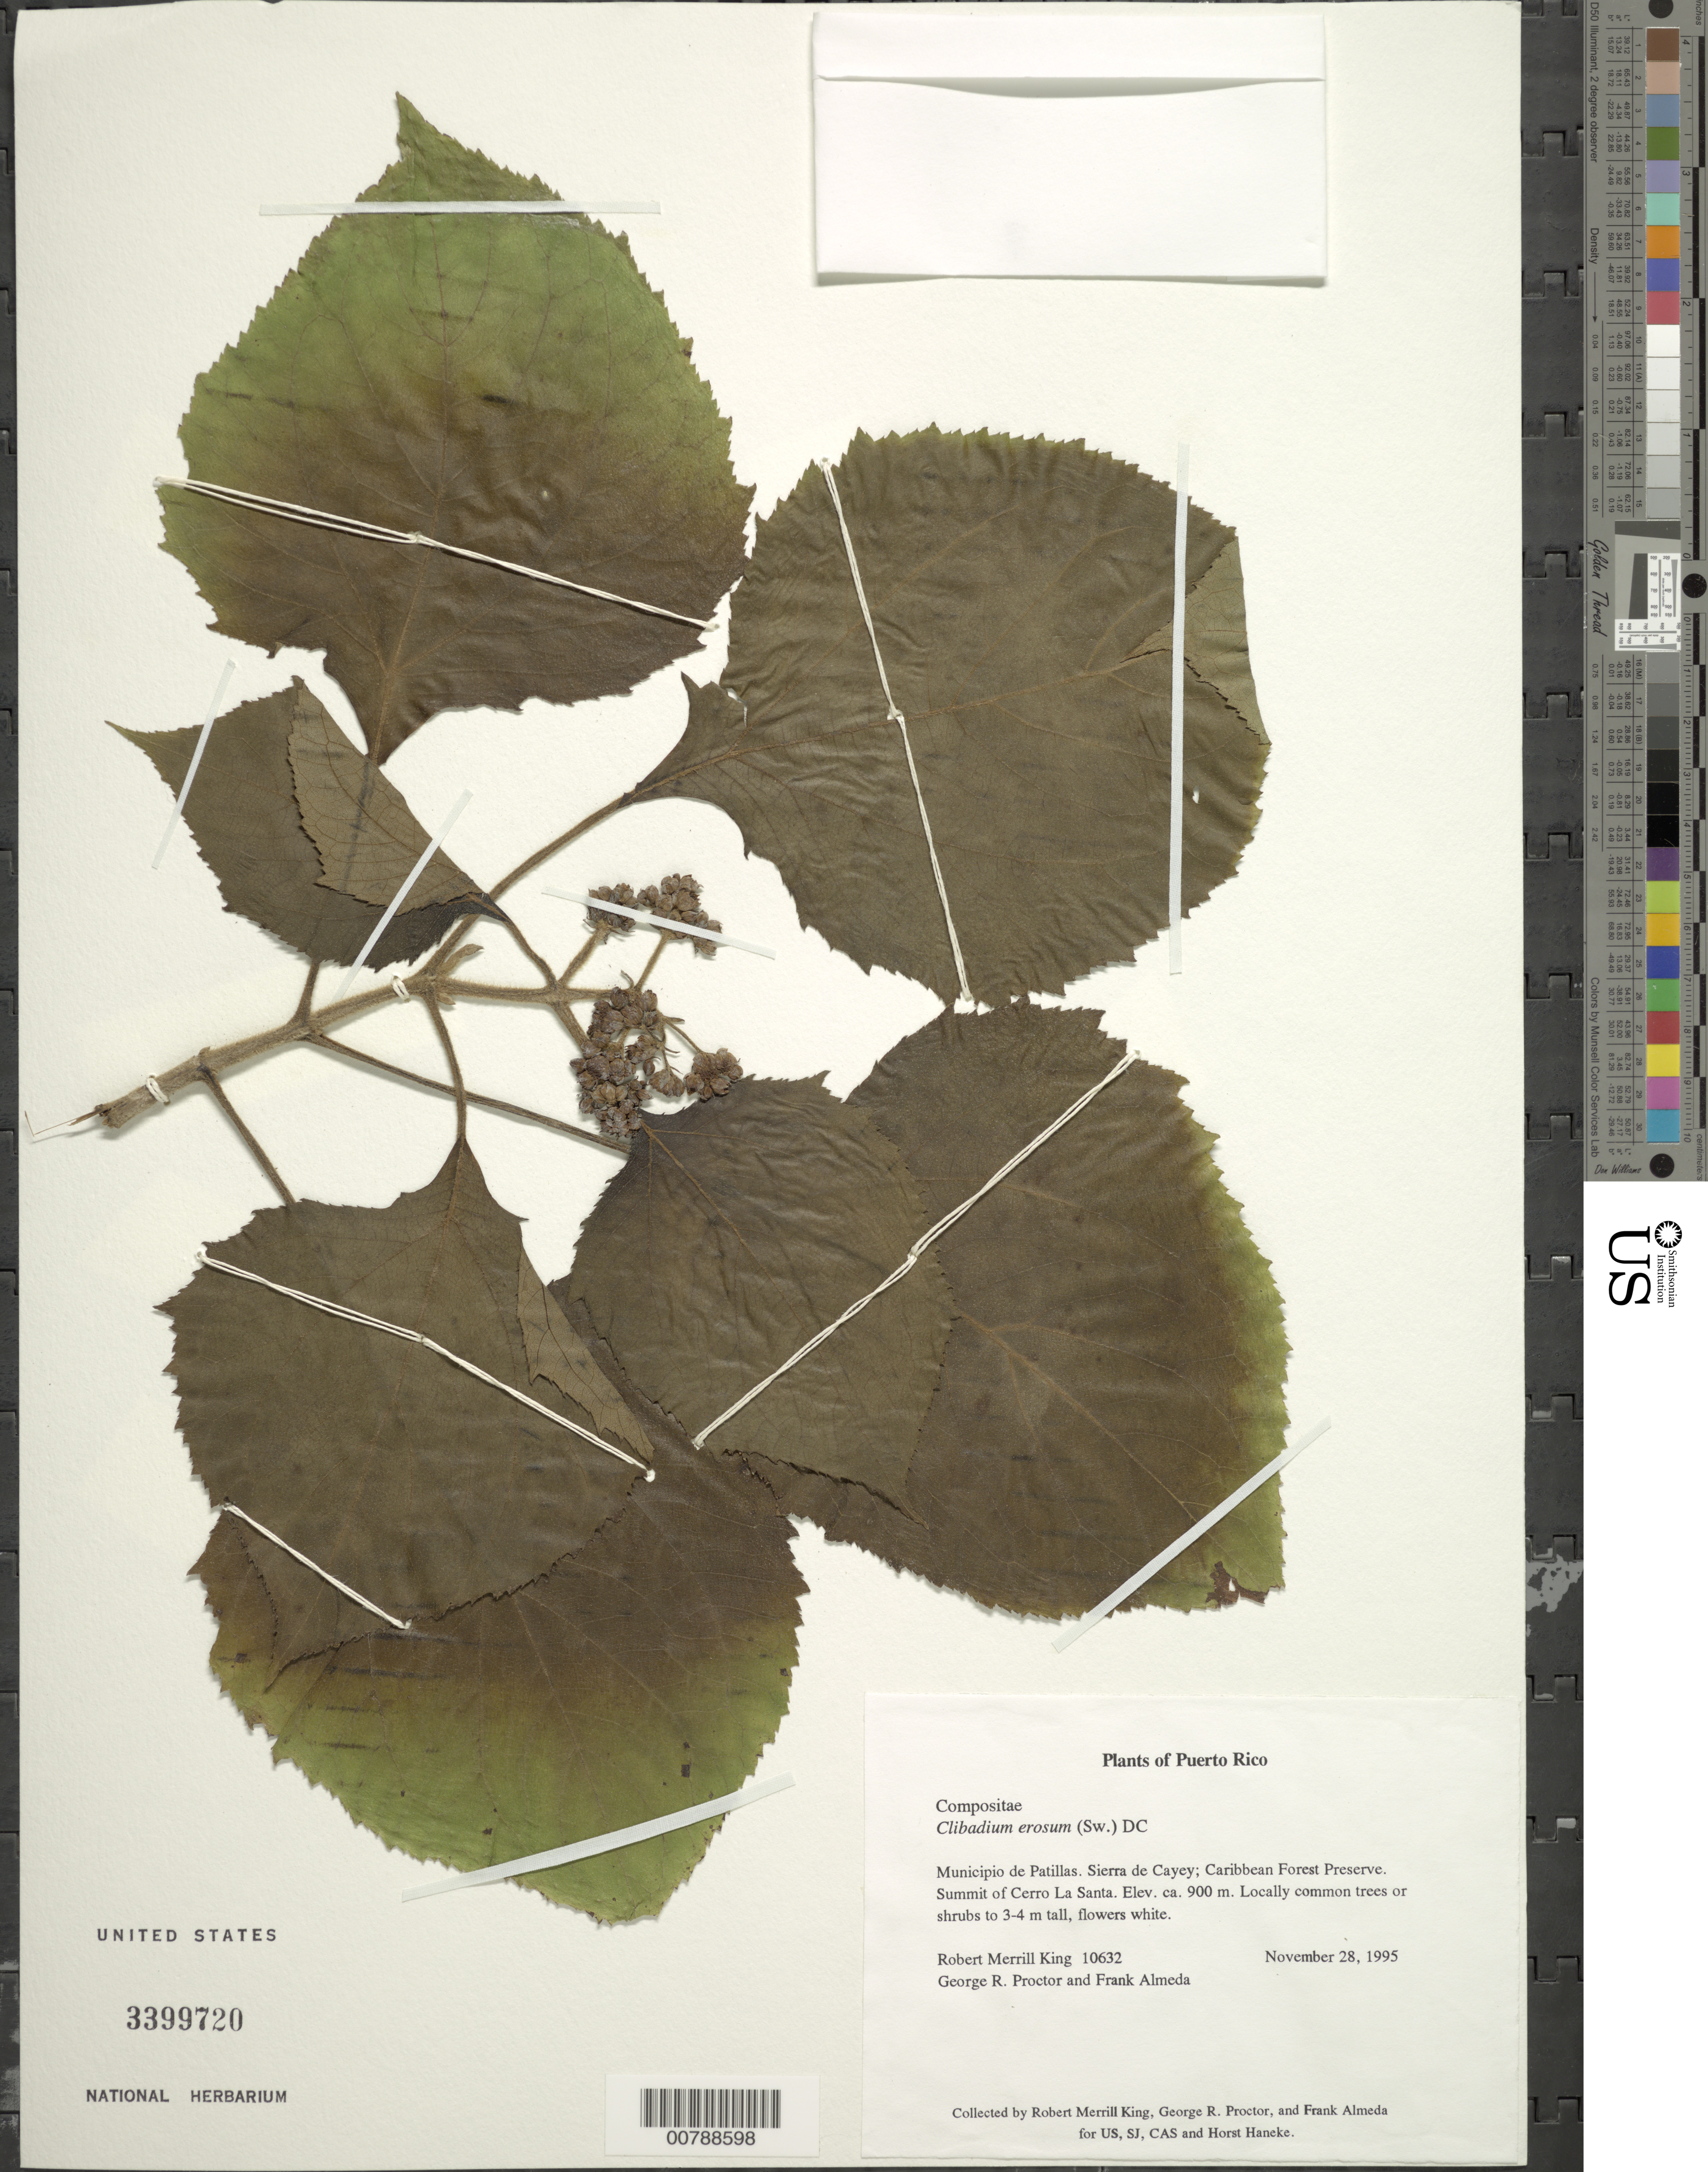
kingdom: Plantae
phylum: Tracheophyta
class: Magnoliopsida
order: Asterales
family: Asteraceae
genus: Clibadium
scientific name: Clibadium erosum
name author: (Sw.) DC.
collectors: R. M. King, G. R. Proctor & F. Almeda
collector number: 10632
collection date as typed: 28 Nov 1995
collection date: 1995-11-28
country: Puerto Rico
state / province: Patillas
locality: Municipio de Patillas, Sierra de Cayey; Caribbean National Preserve. Summit of Cerro La Santa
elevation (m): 900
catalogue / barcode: US 3399720